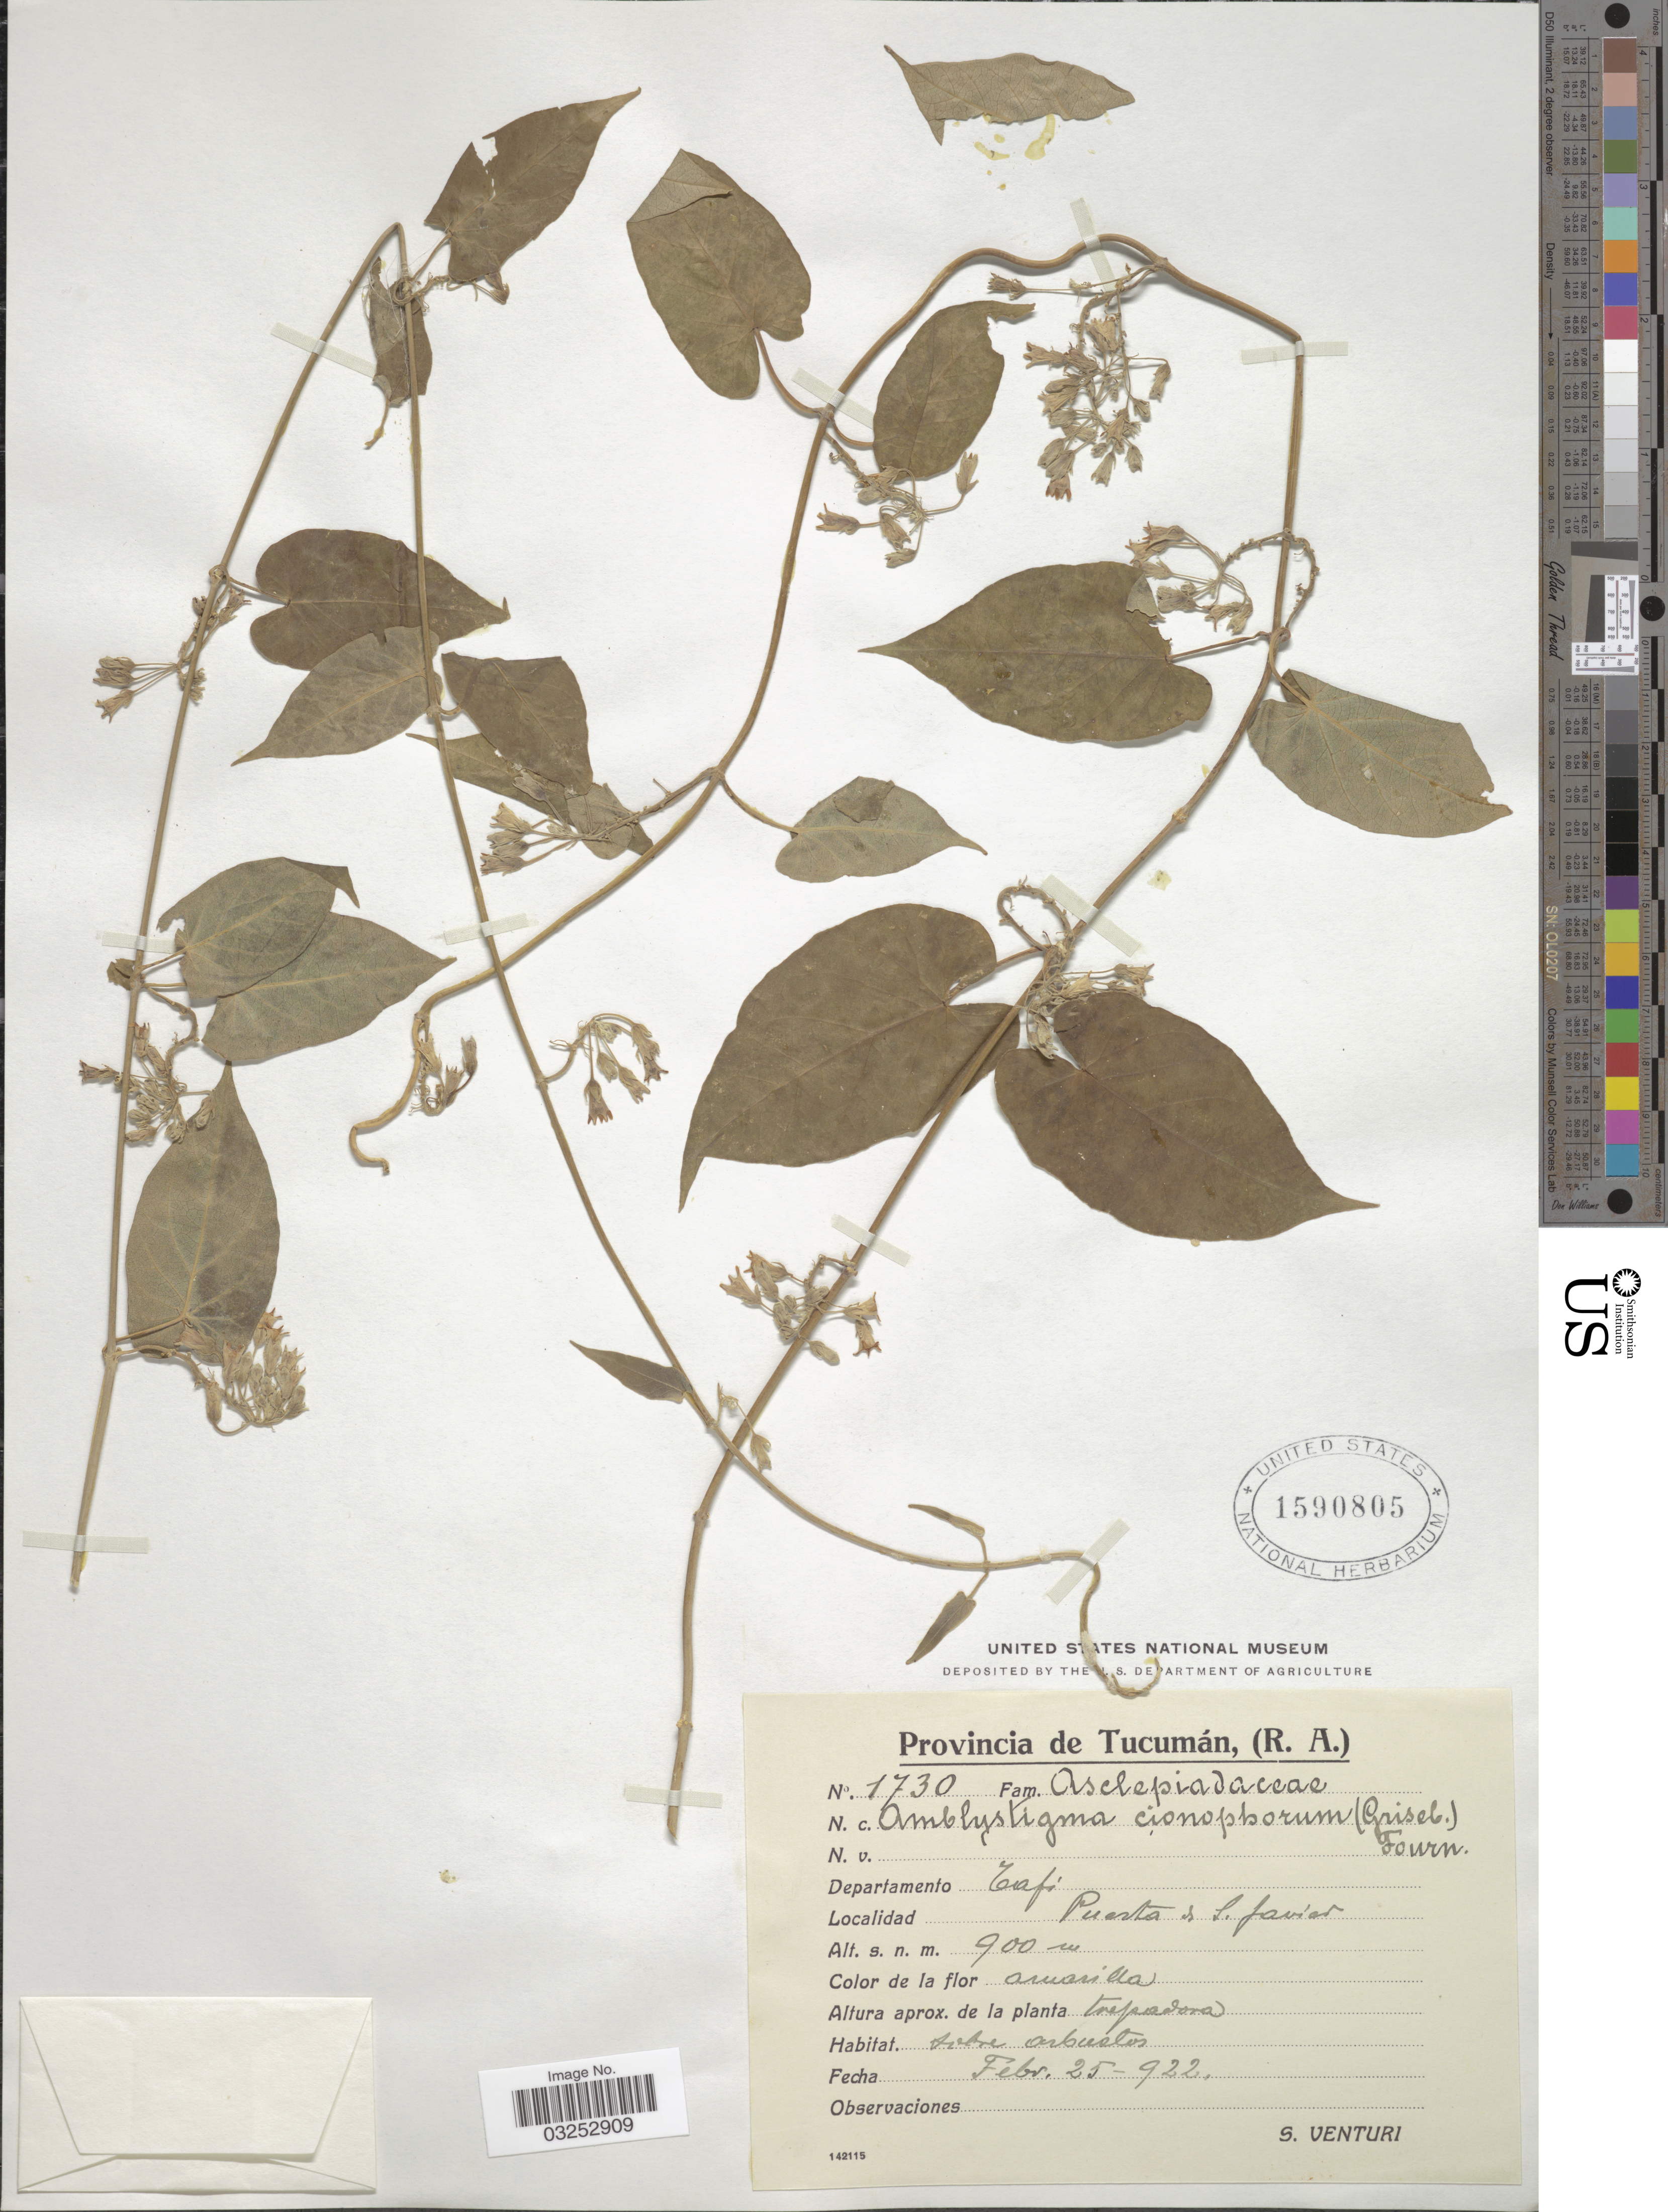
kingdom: Plantae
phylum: Tracheophyta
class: Magnoliopsida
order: Gentianales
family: Apocynaceae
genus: Amblystigma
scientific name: Amblystigma cionophorum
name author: (Griseb.) E. Fourn.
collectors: S. Venturi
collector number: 1730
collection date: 1922-02-25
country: Argentina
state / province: Tucuman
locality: Provincia de Tucuman, (R.A.) Departamento Tafi, Puesta de S. Javier.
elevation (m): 900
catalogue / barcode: US 1590805